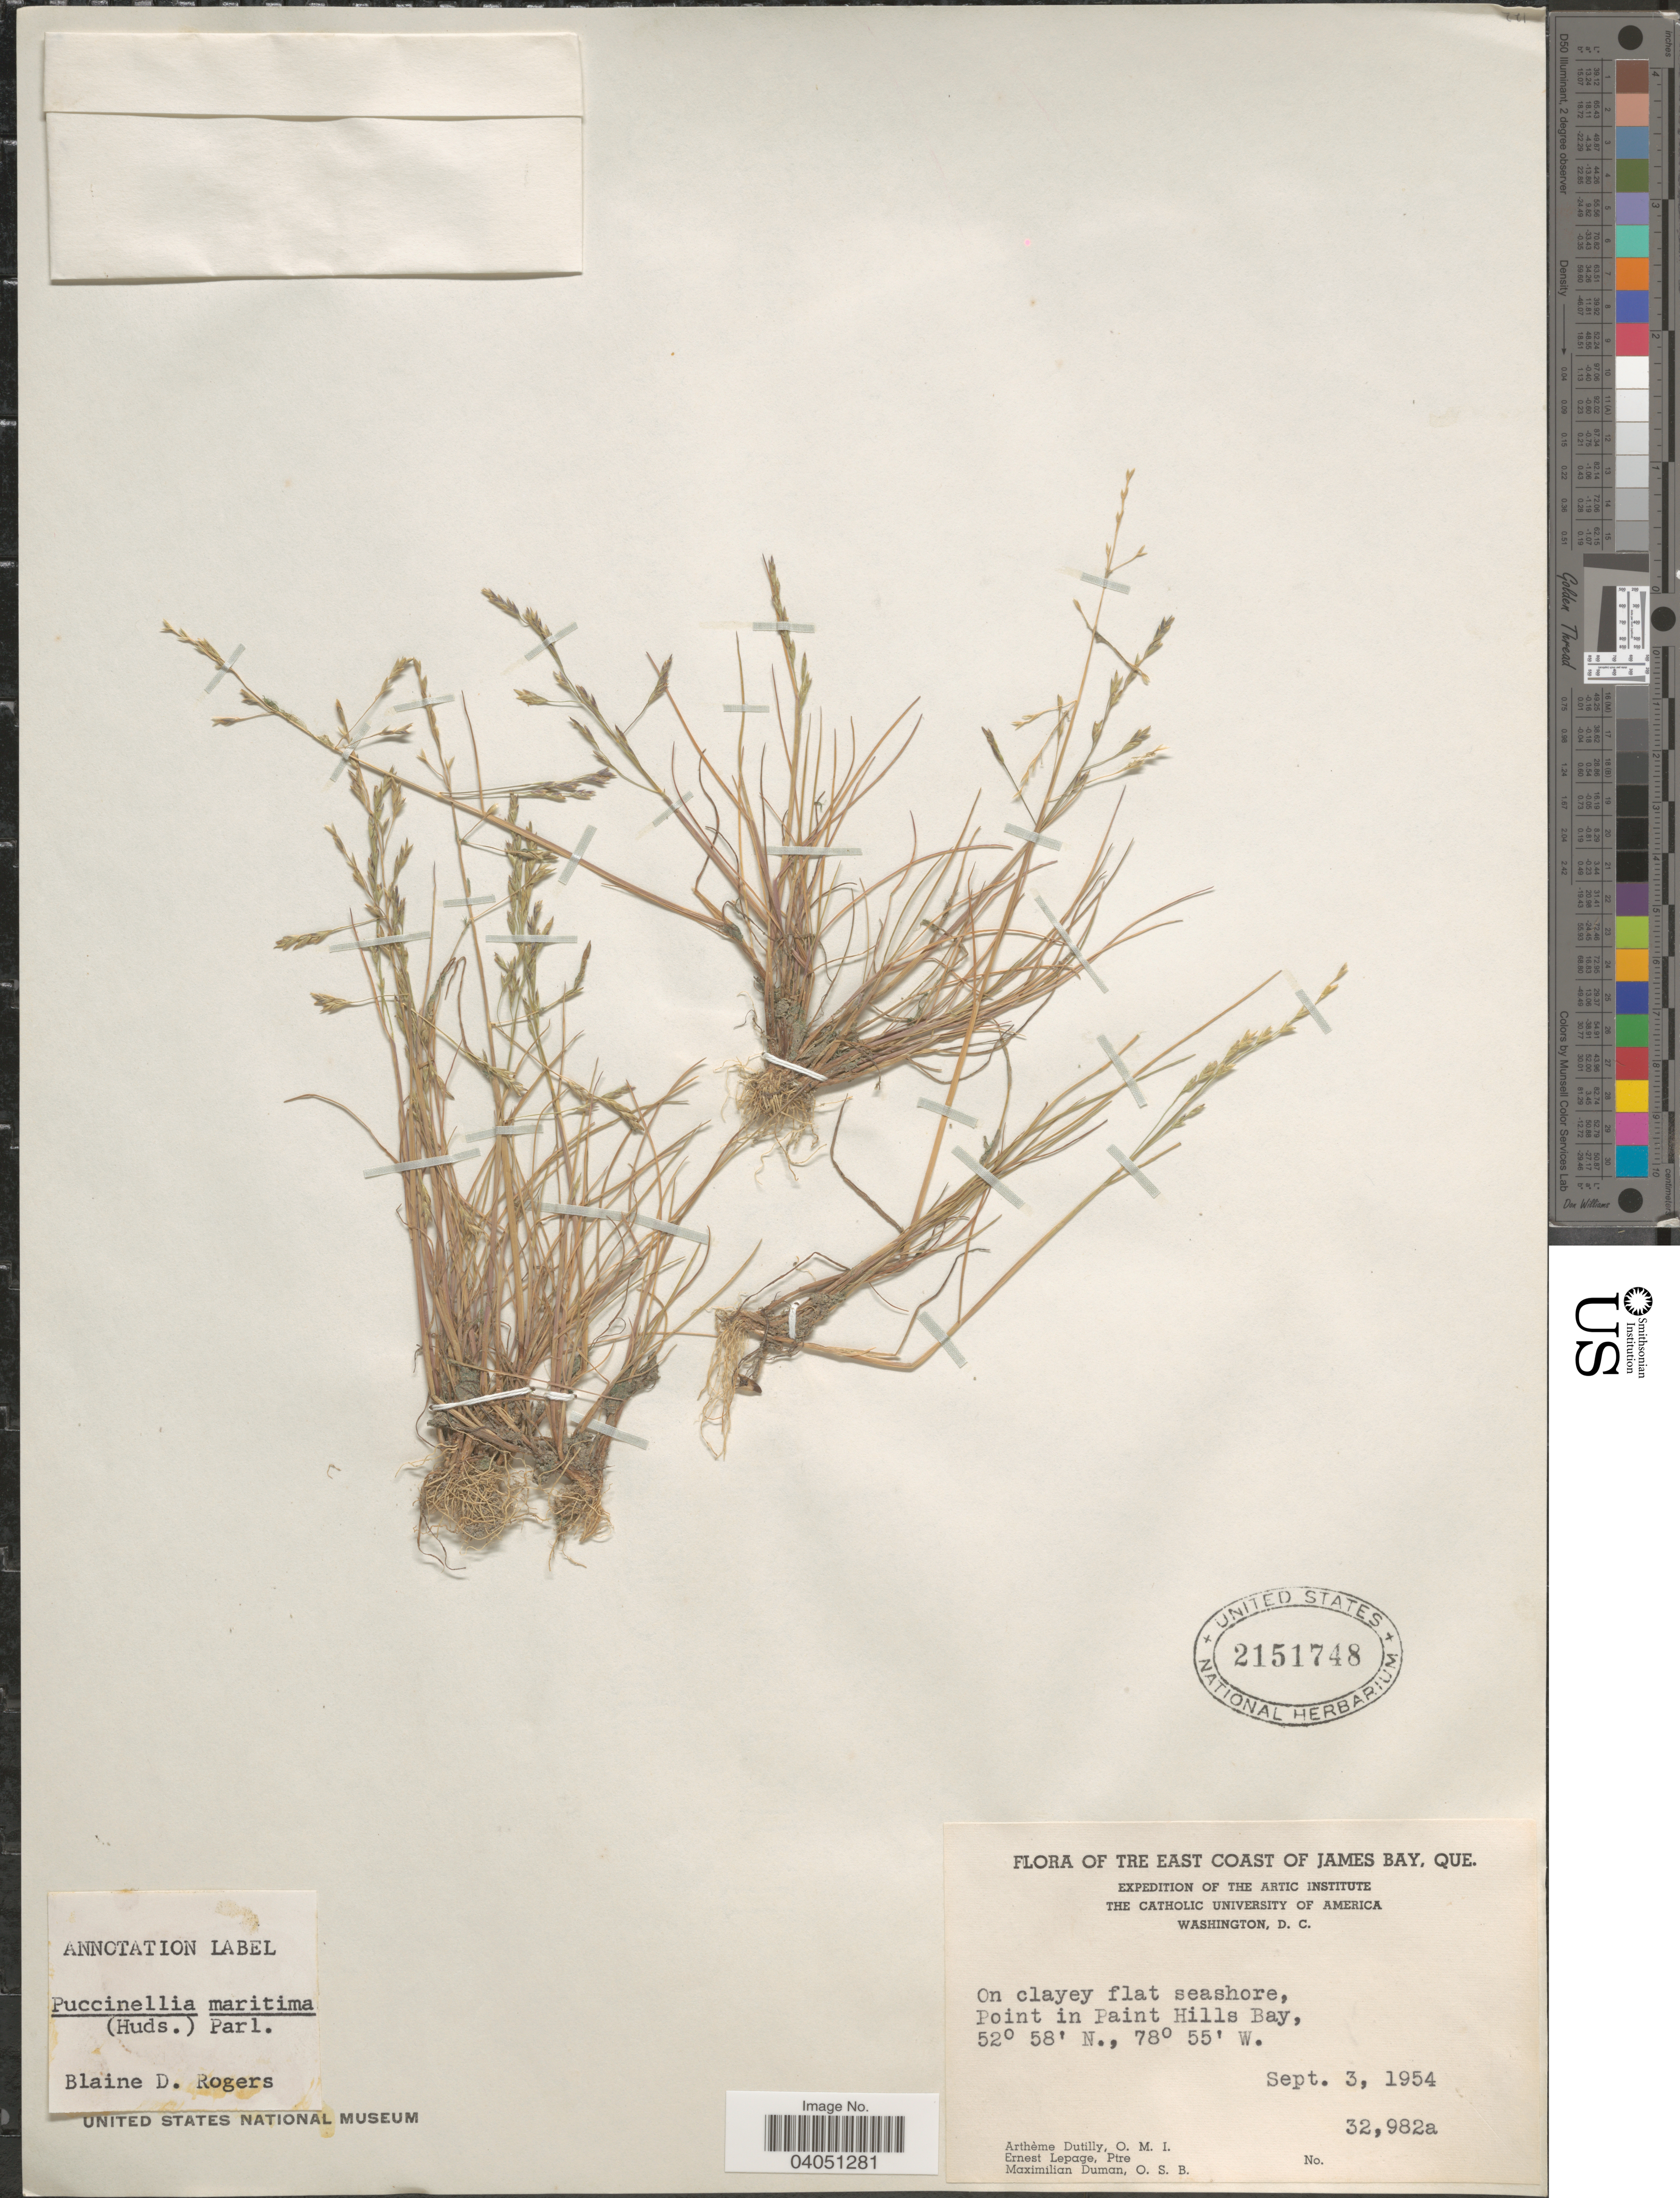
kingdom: Plantae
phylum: Tracheophyta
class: Liliopsida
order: Poales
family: Poaceae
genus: Puccinellia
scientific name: Puccinellia maritima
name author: (Huds.) Parl.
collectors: A. Dutilly, E. Lepage & M. Duman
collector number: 32982a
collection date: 1954-09-03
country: Canada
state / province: Quebec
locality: Tre East Coast of James Bay. Point in Paint Hills Bay.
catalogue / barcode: US 2151748